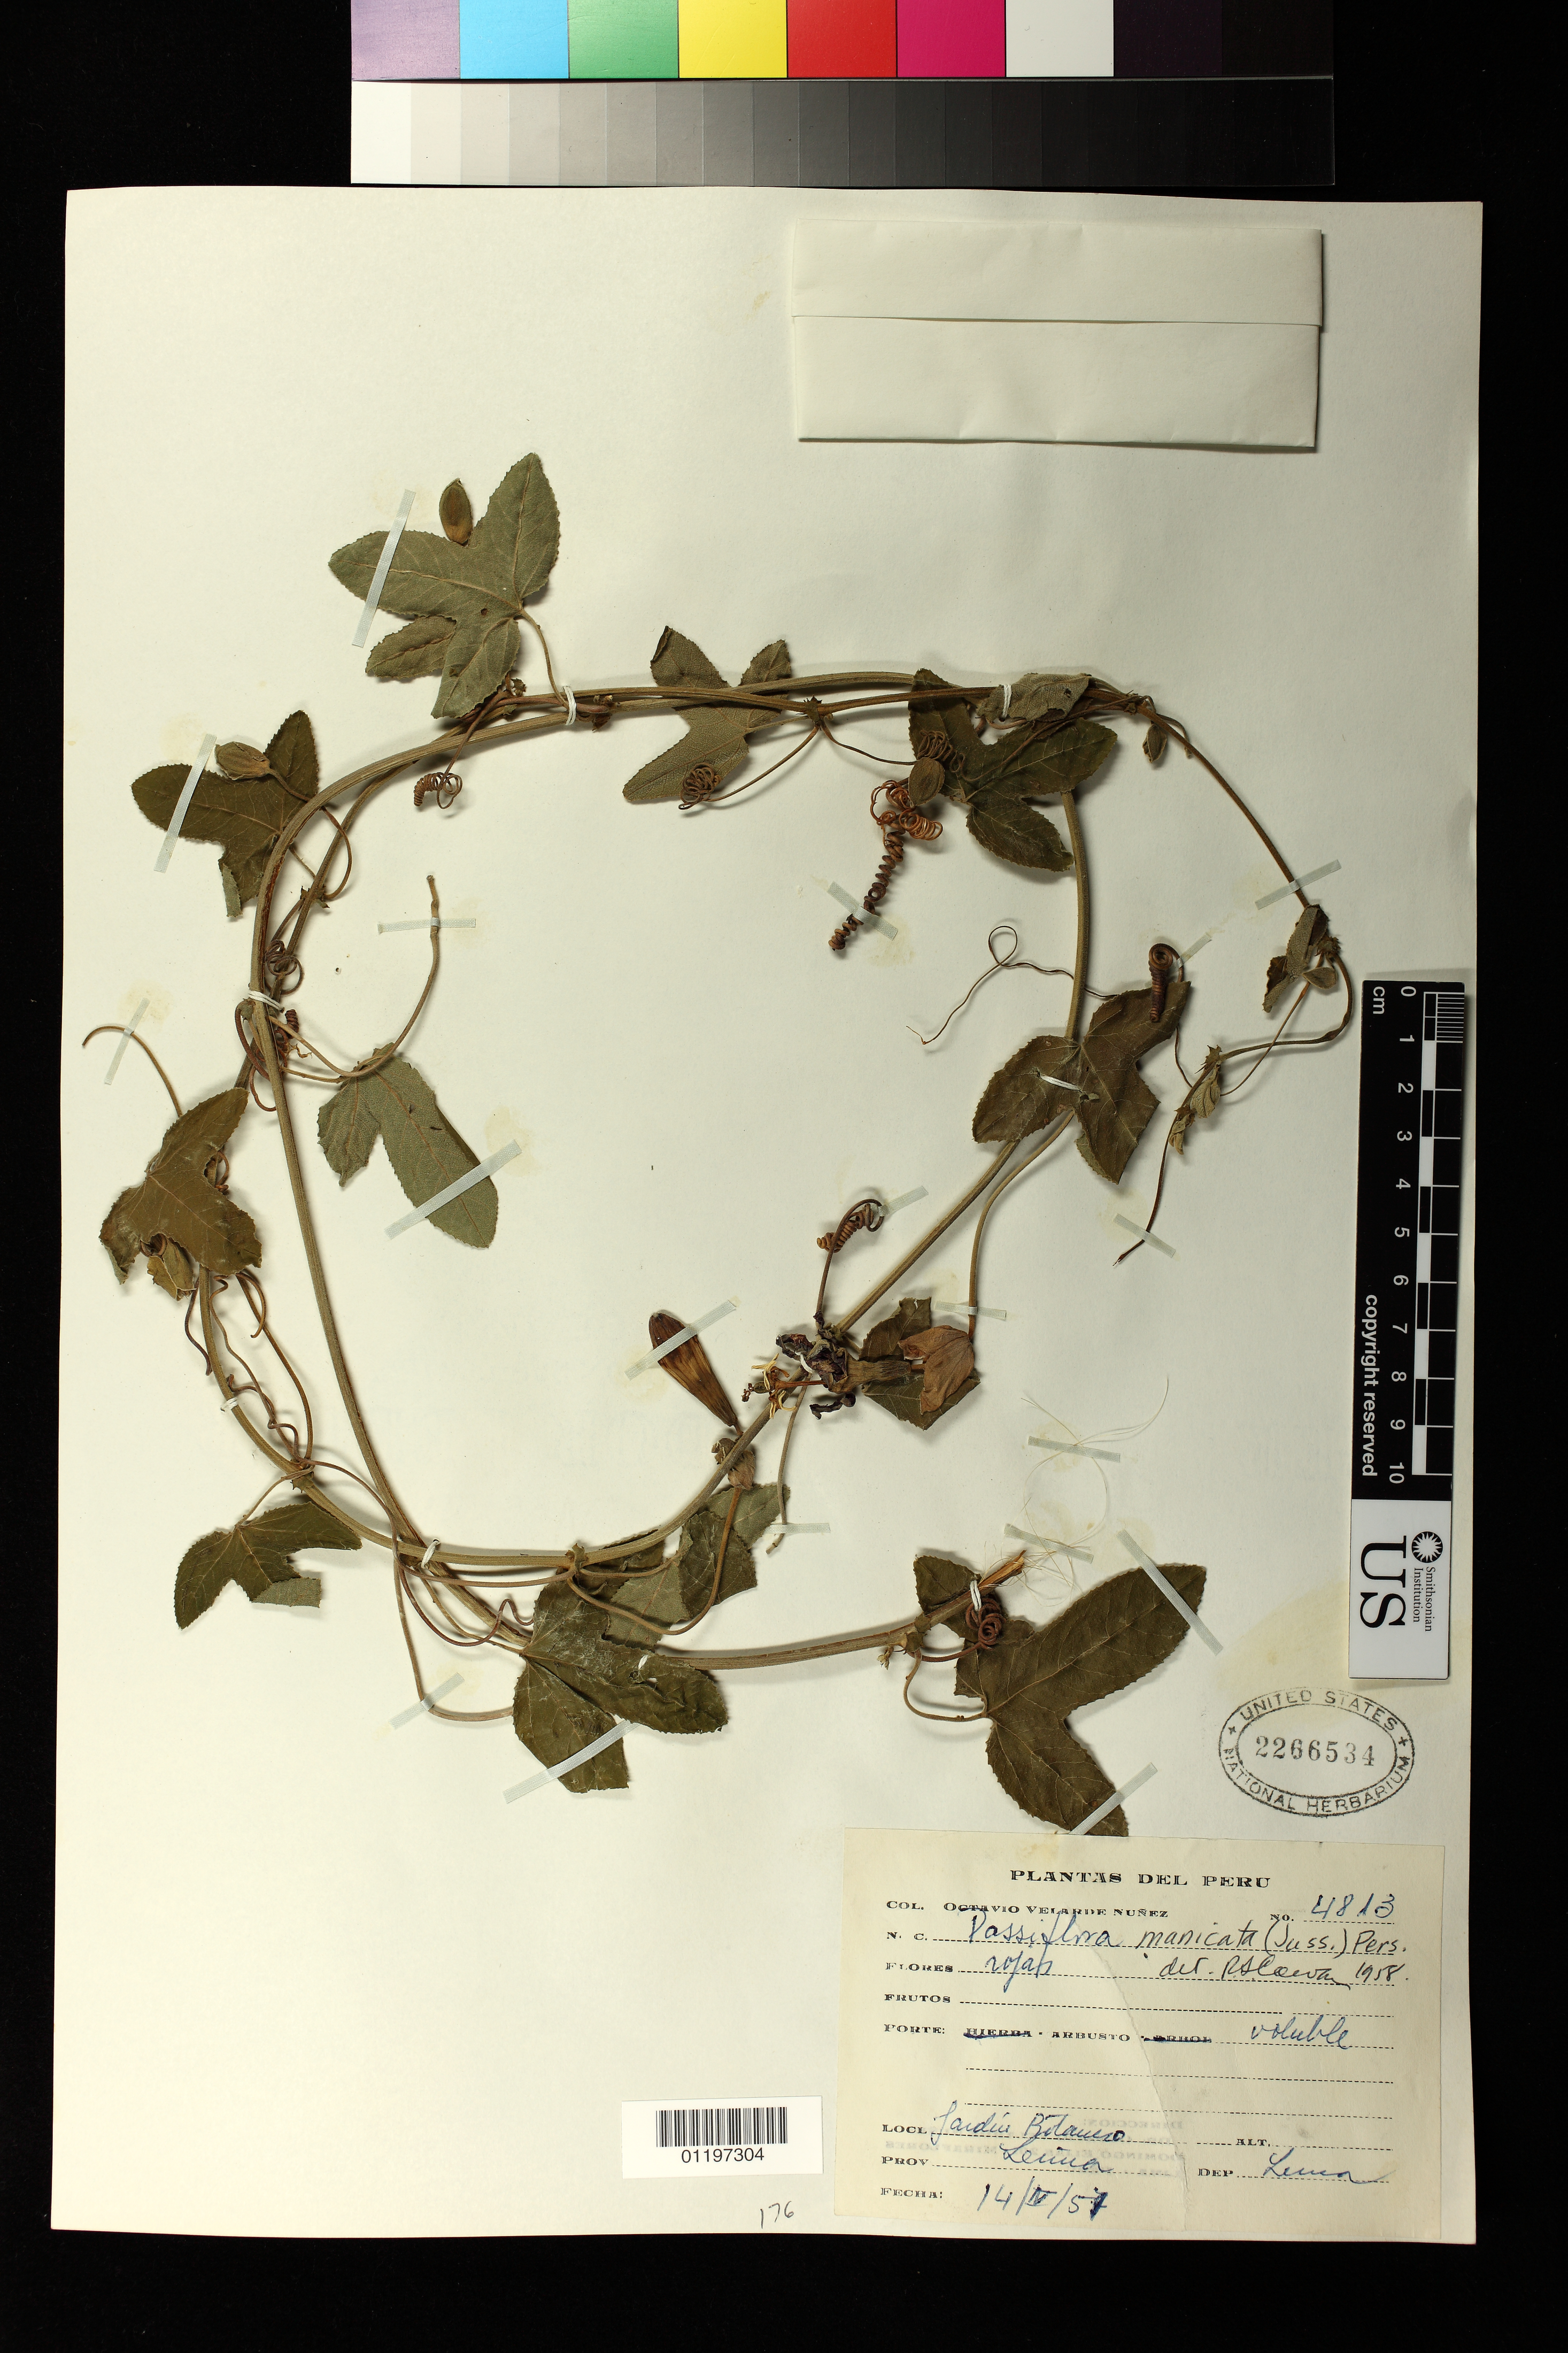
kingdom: Plantae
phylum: Tracheophyta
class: Magnoliopsida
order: Malpighiales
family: Passifloraceae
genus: Passiflora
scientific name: Passiflora manicata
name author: (Juss.) Pers.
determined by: Cowan, R. S.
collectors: O. Velarde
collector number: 4813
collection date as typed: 14 April 1957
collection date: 1957-04-14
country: Peru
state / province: Lima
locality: Jardin Botanico.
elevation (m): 3330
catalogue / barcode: US 2266534